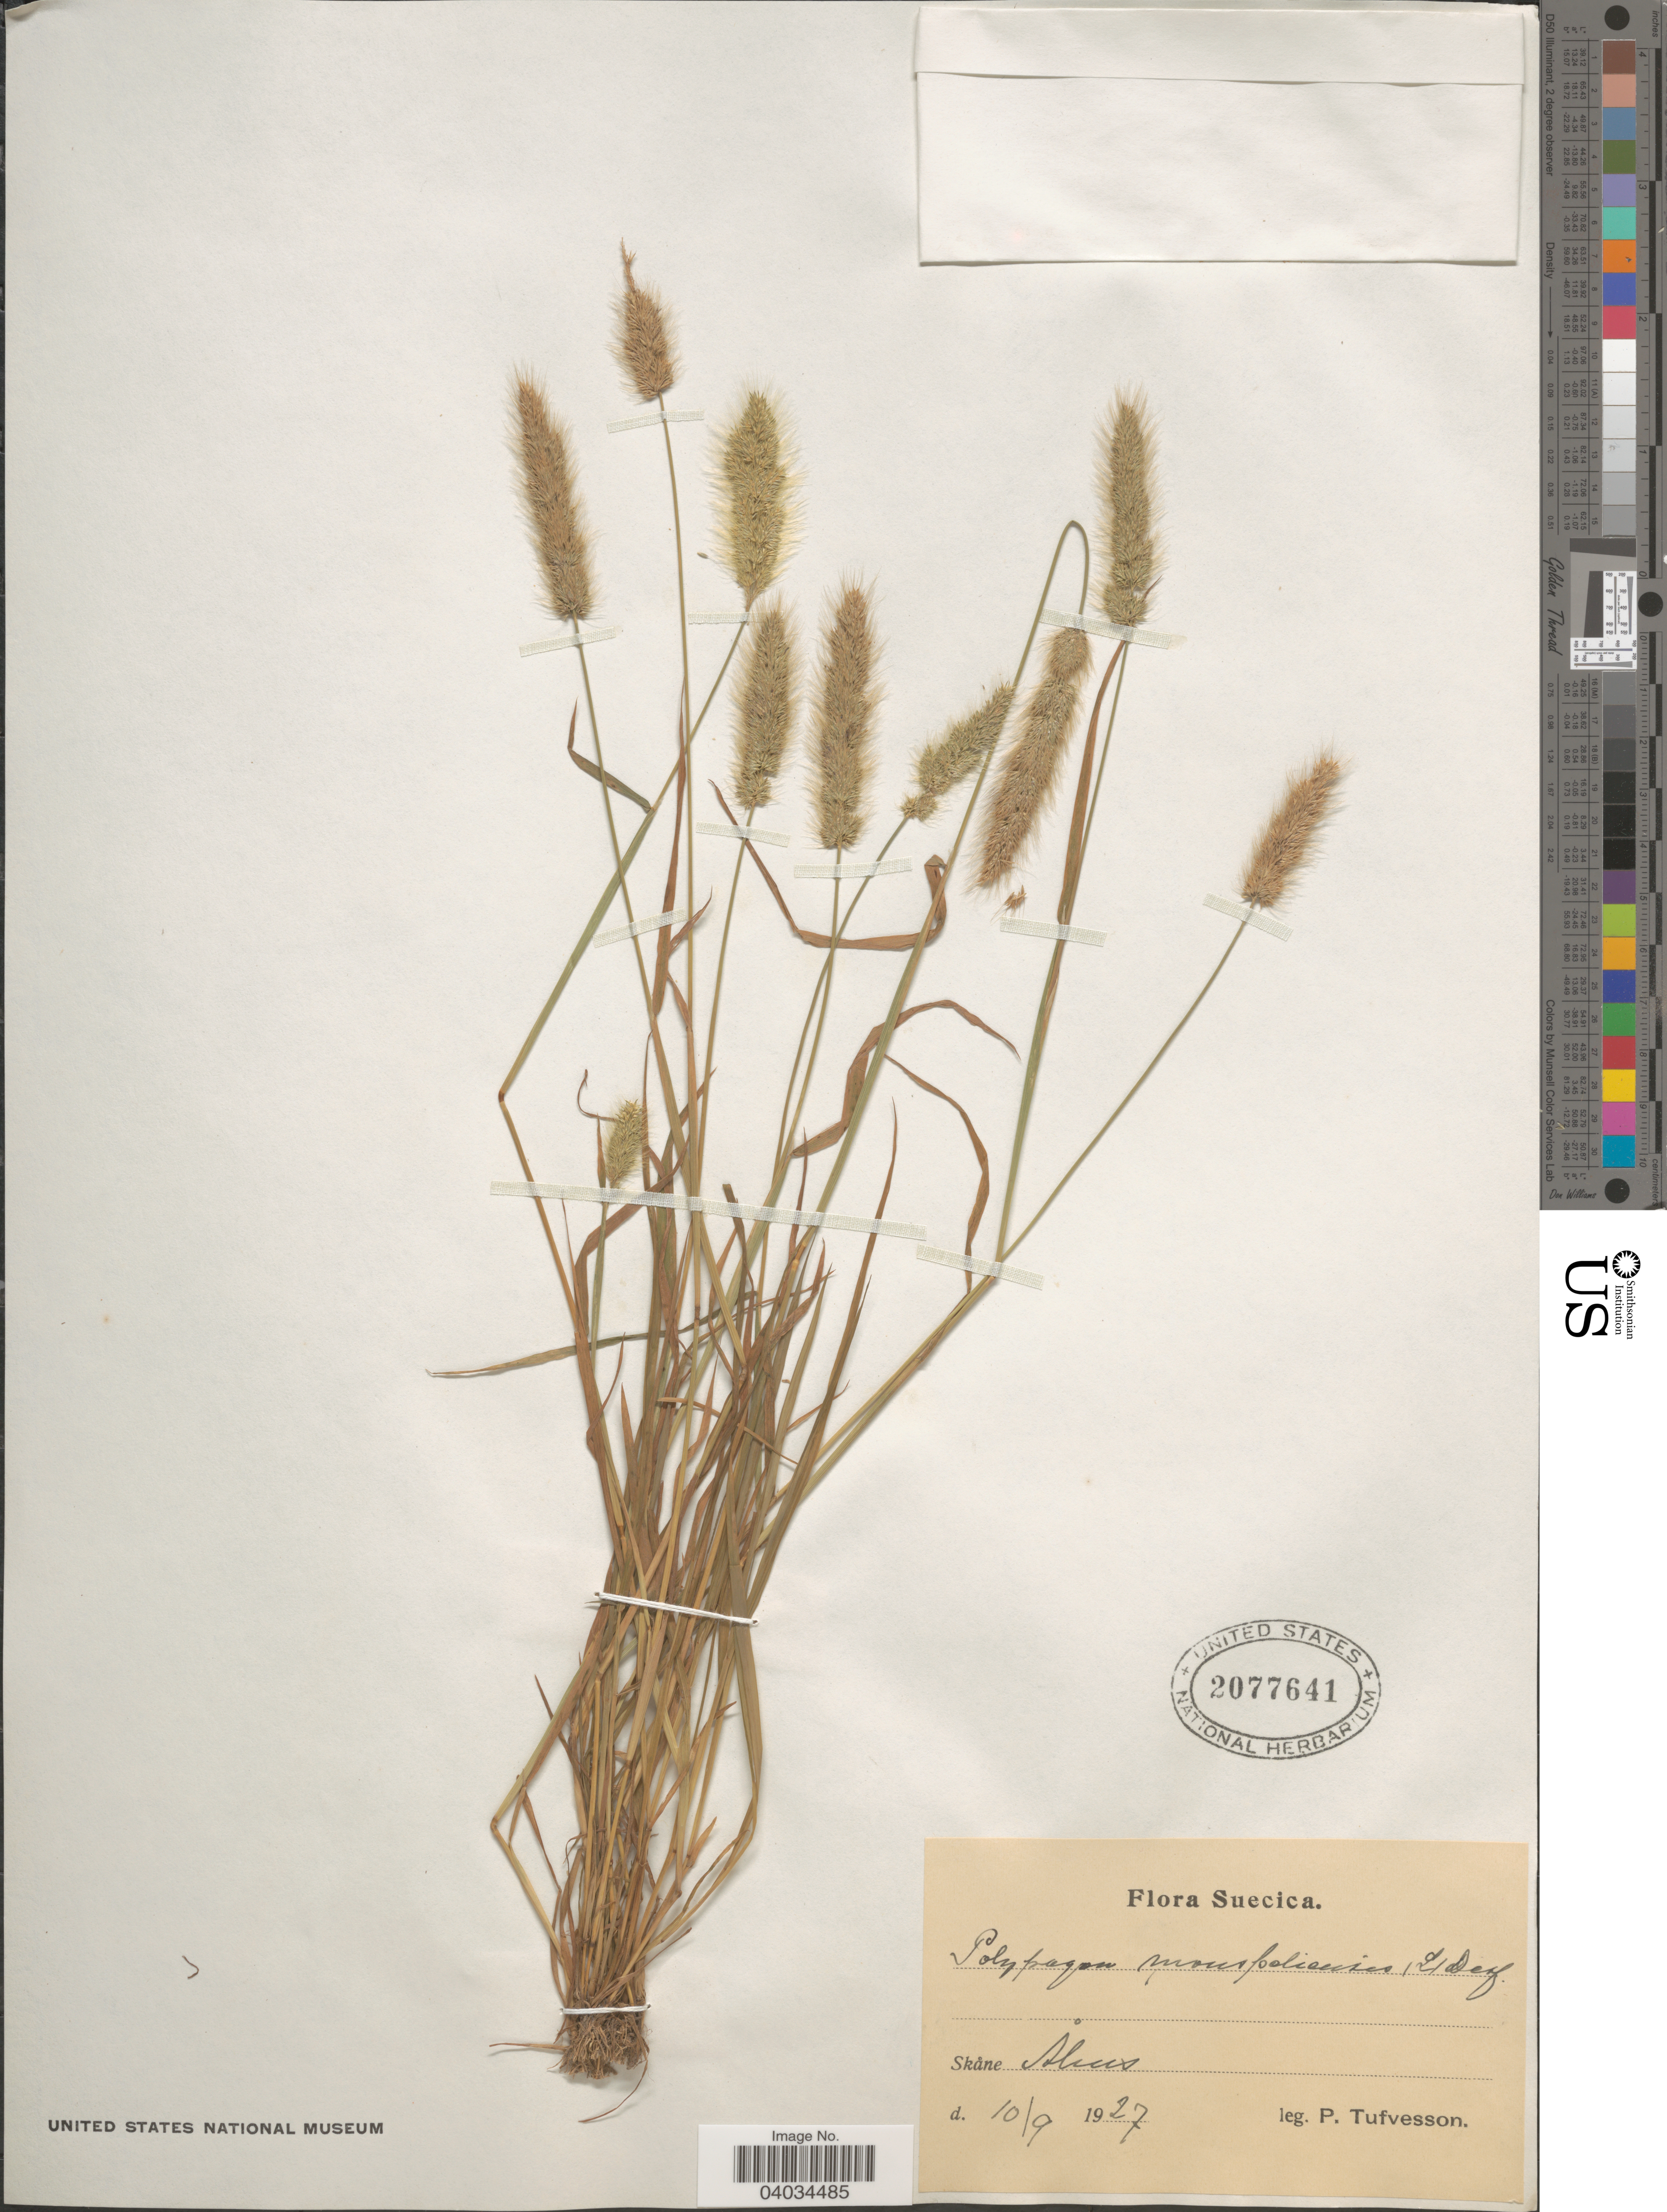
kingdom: Plantae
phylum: Tracheophyta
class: Liliopsida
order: Poales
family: Poaceae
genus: Polypogon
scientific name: Polypogon monspeliensis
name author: (L.) Desf.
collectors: P. Tufvesson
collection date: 1927-09-10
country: Sweden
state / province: Skåne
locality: Suecica. Åhus.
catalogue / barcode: US 2077641